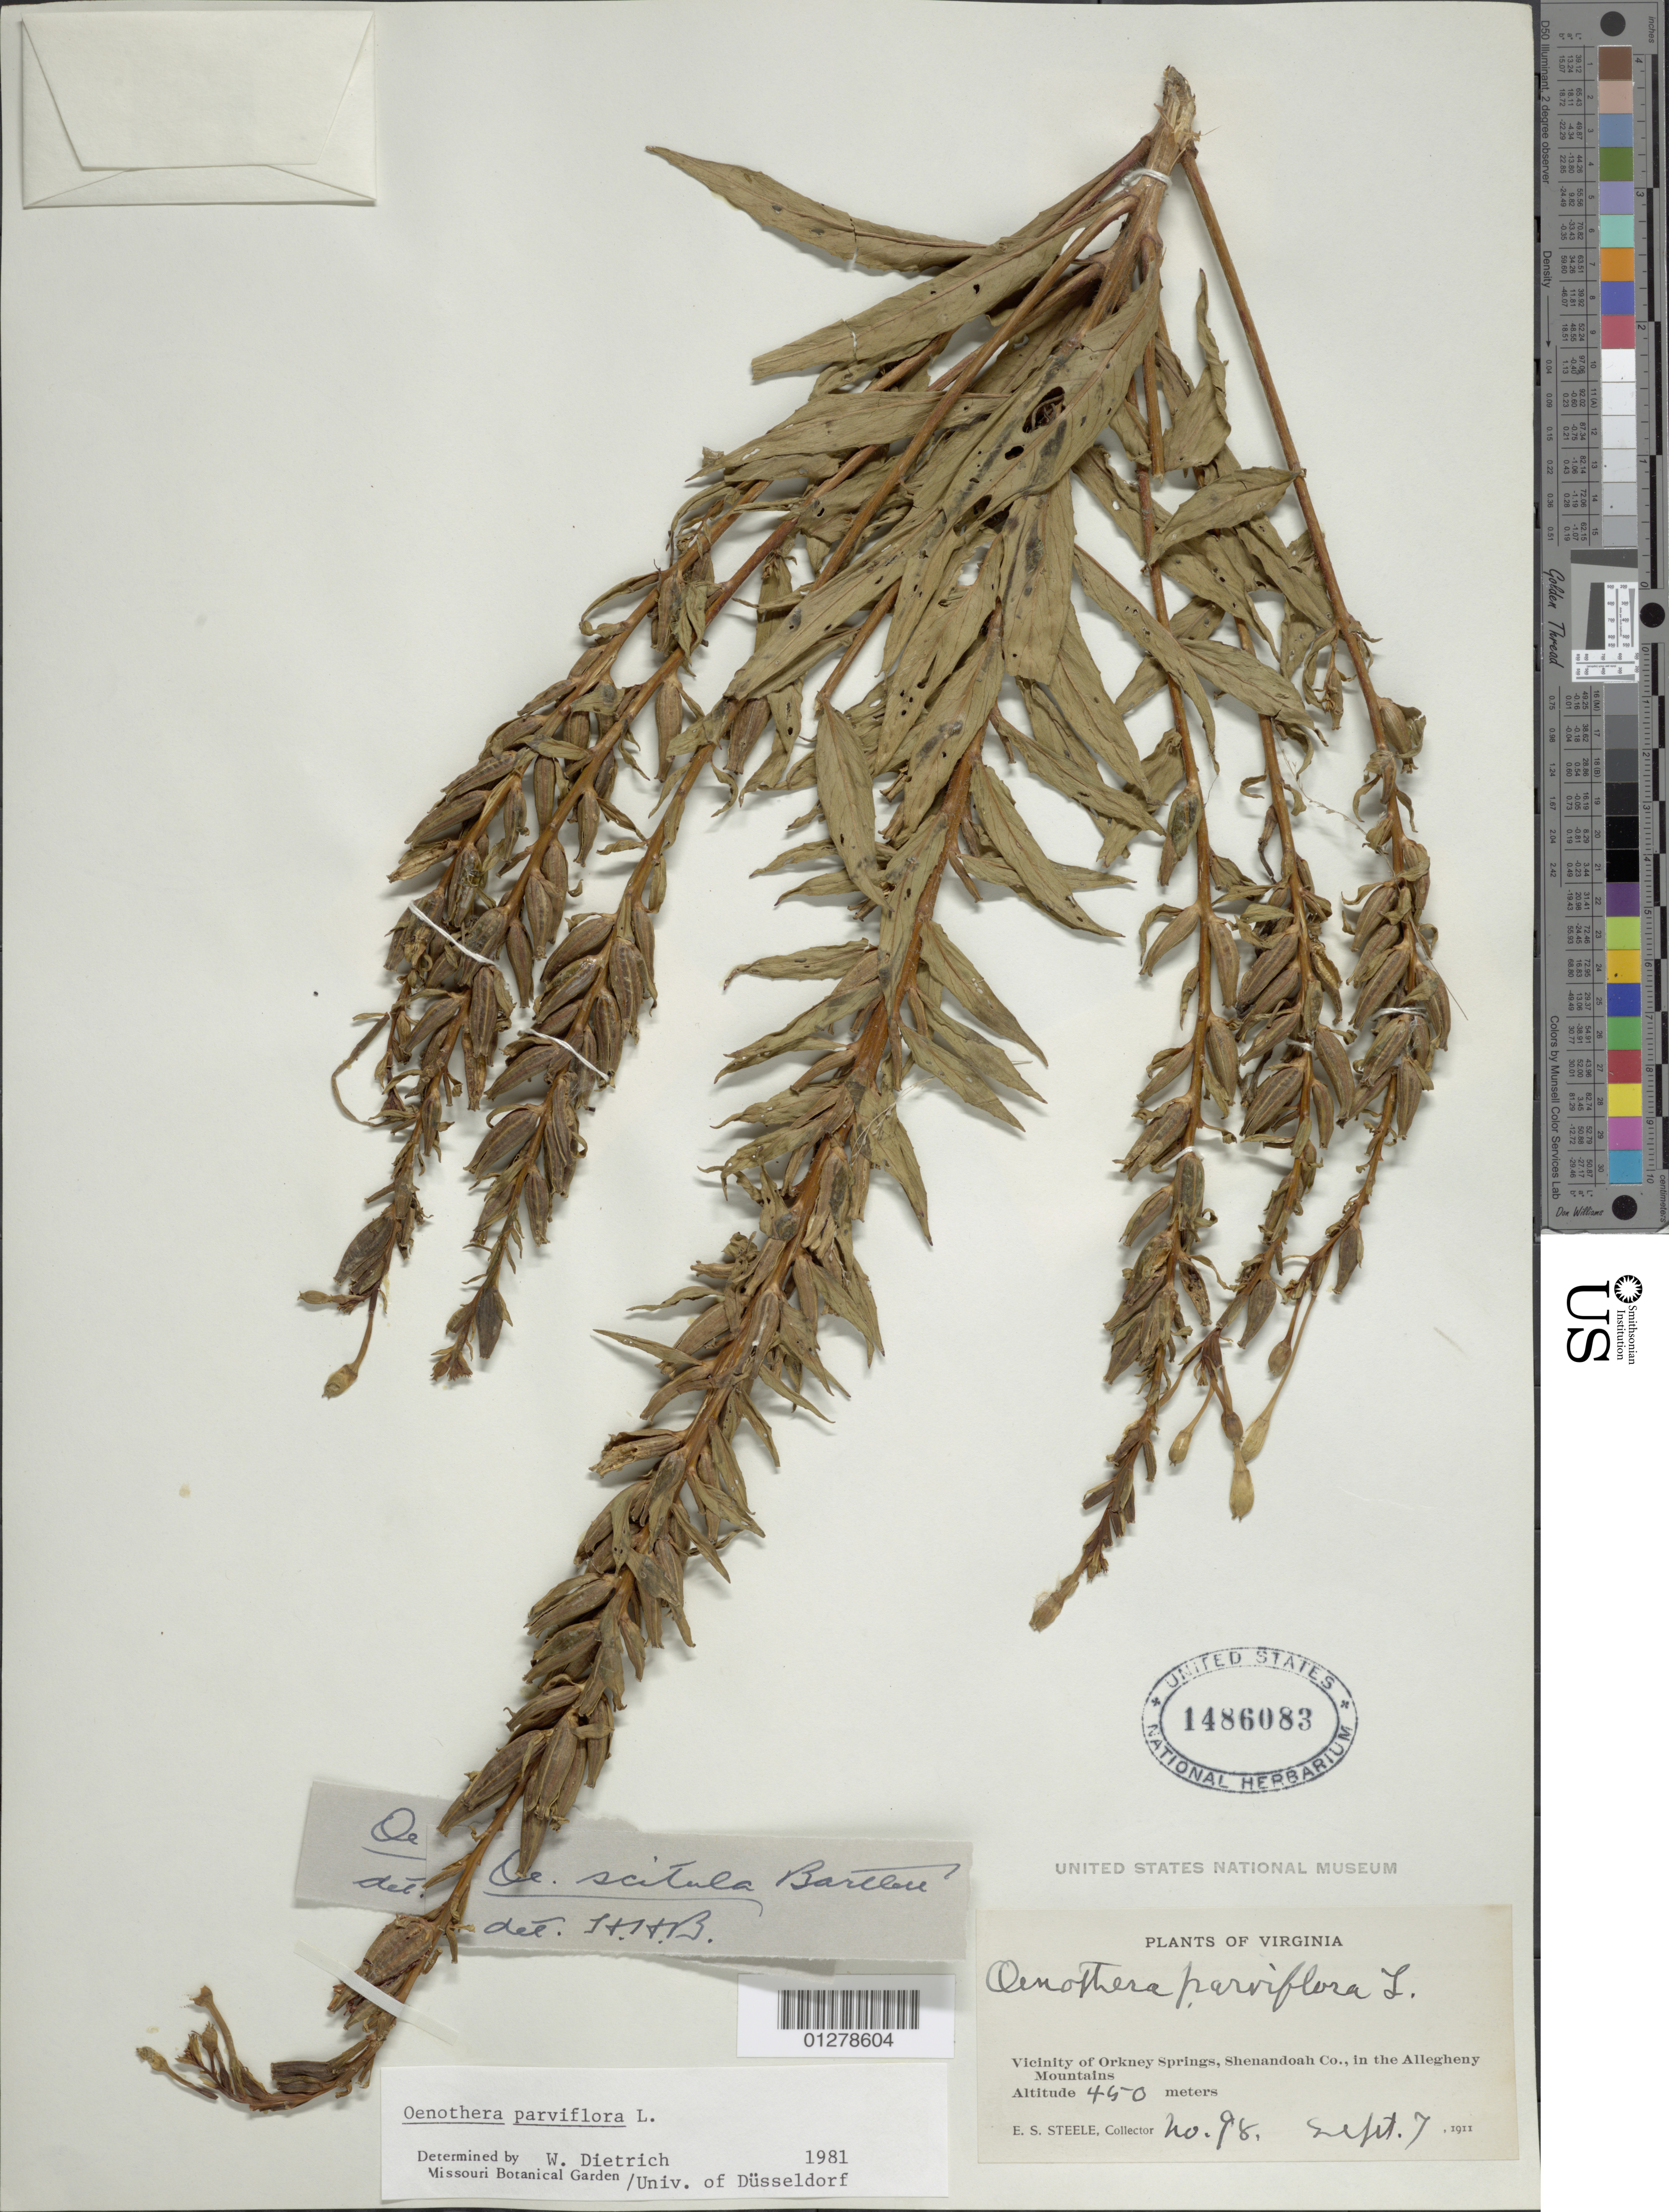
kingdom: Plantae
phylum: Tracheophyta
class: Magnoliopsida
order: Myrtales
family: Onagraceae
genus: Oenothera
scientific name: Oenothera parviflora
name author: L.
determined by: Munz, Philip A.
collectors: E. Steele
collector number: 98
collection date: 1911-09-07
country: United States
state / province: Virginia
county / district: Shenandoah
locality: Orkney Springs, in the Allegheny Mts.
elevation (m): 450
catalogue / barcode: US 1486083